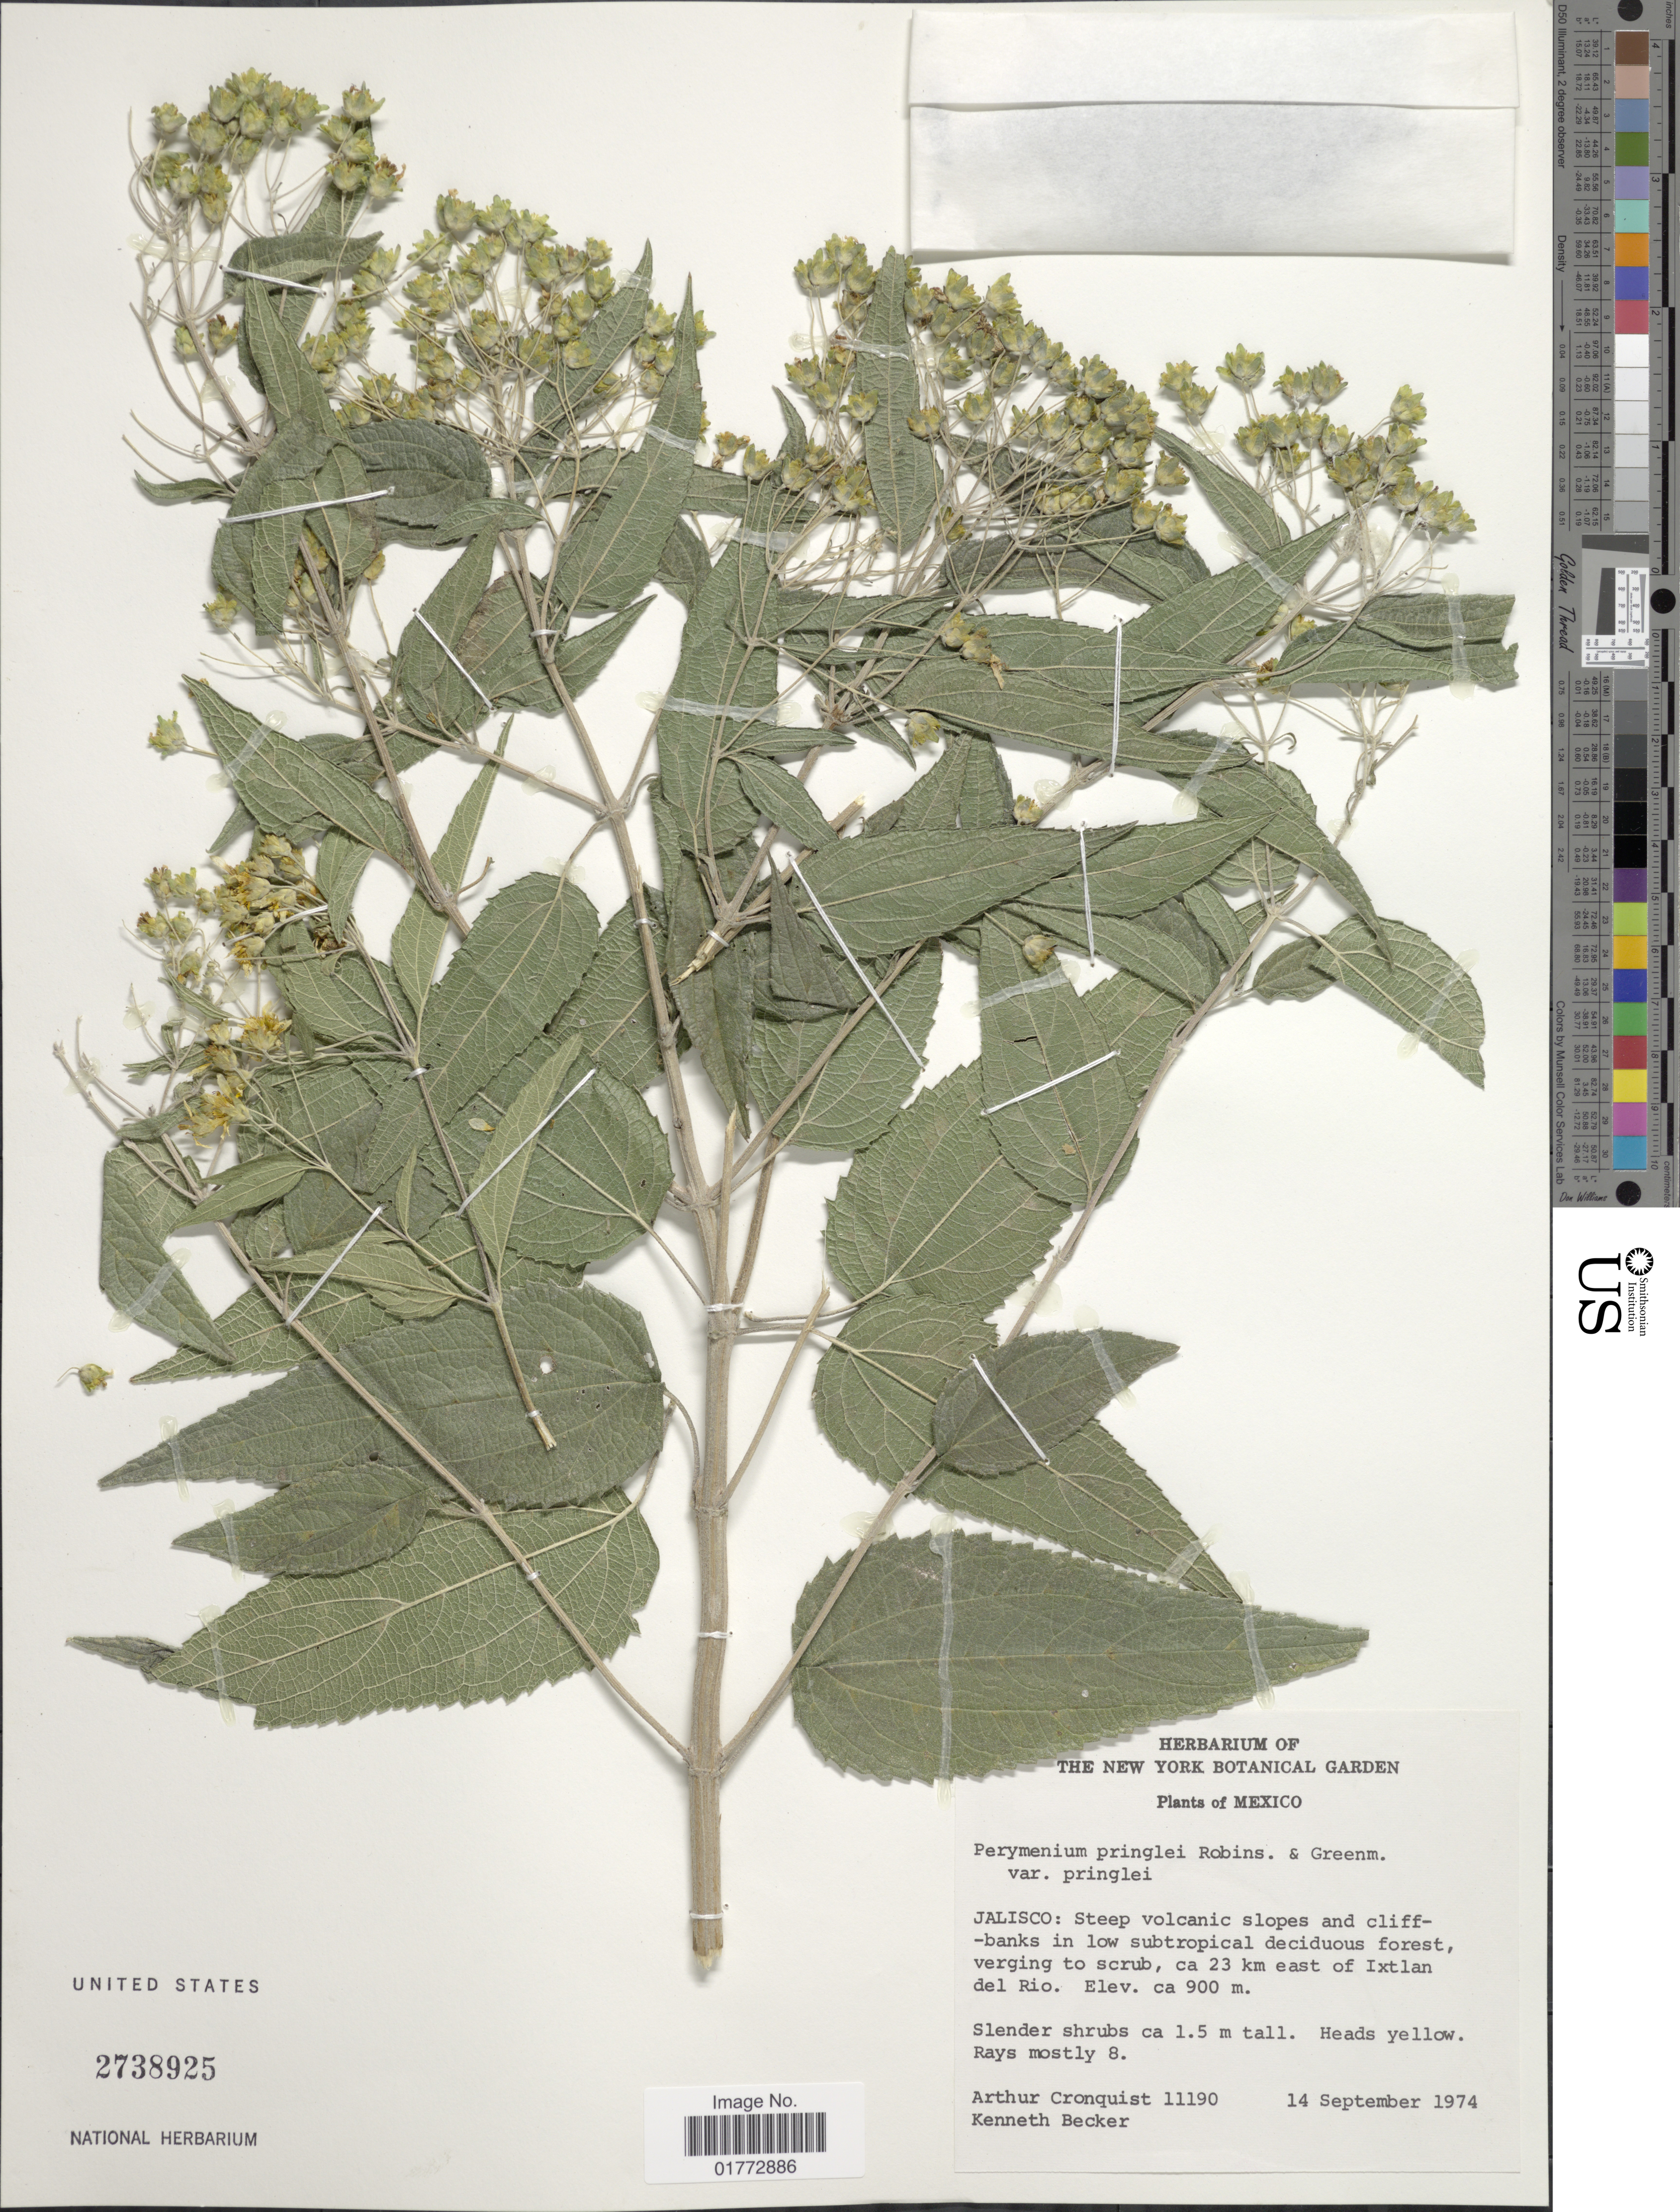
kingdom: Plantae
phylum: Tracheophyta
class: Magnoliopsida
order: Asterales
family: Asteraceae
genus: Perymenium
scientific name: Perymenium pringlei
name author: B.L. Rob. & Greenm.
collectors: A. J. Cronquist & K. M. Becker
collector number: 11190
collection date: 1974-09-14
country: Mexico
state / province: Jalisco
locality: Ca. 23 km east of Ixtlan del Rio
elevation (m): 900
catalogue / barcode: US 2738925